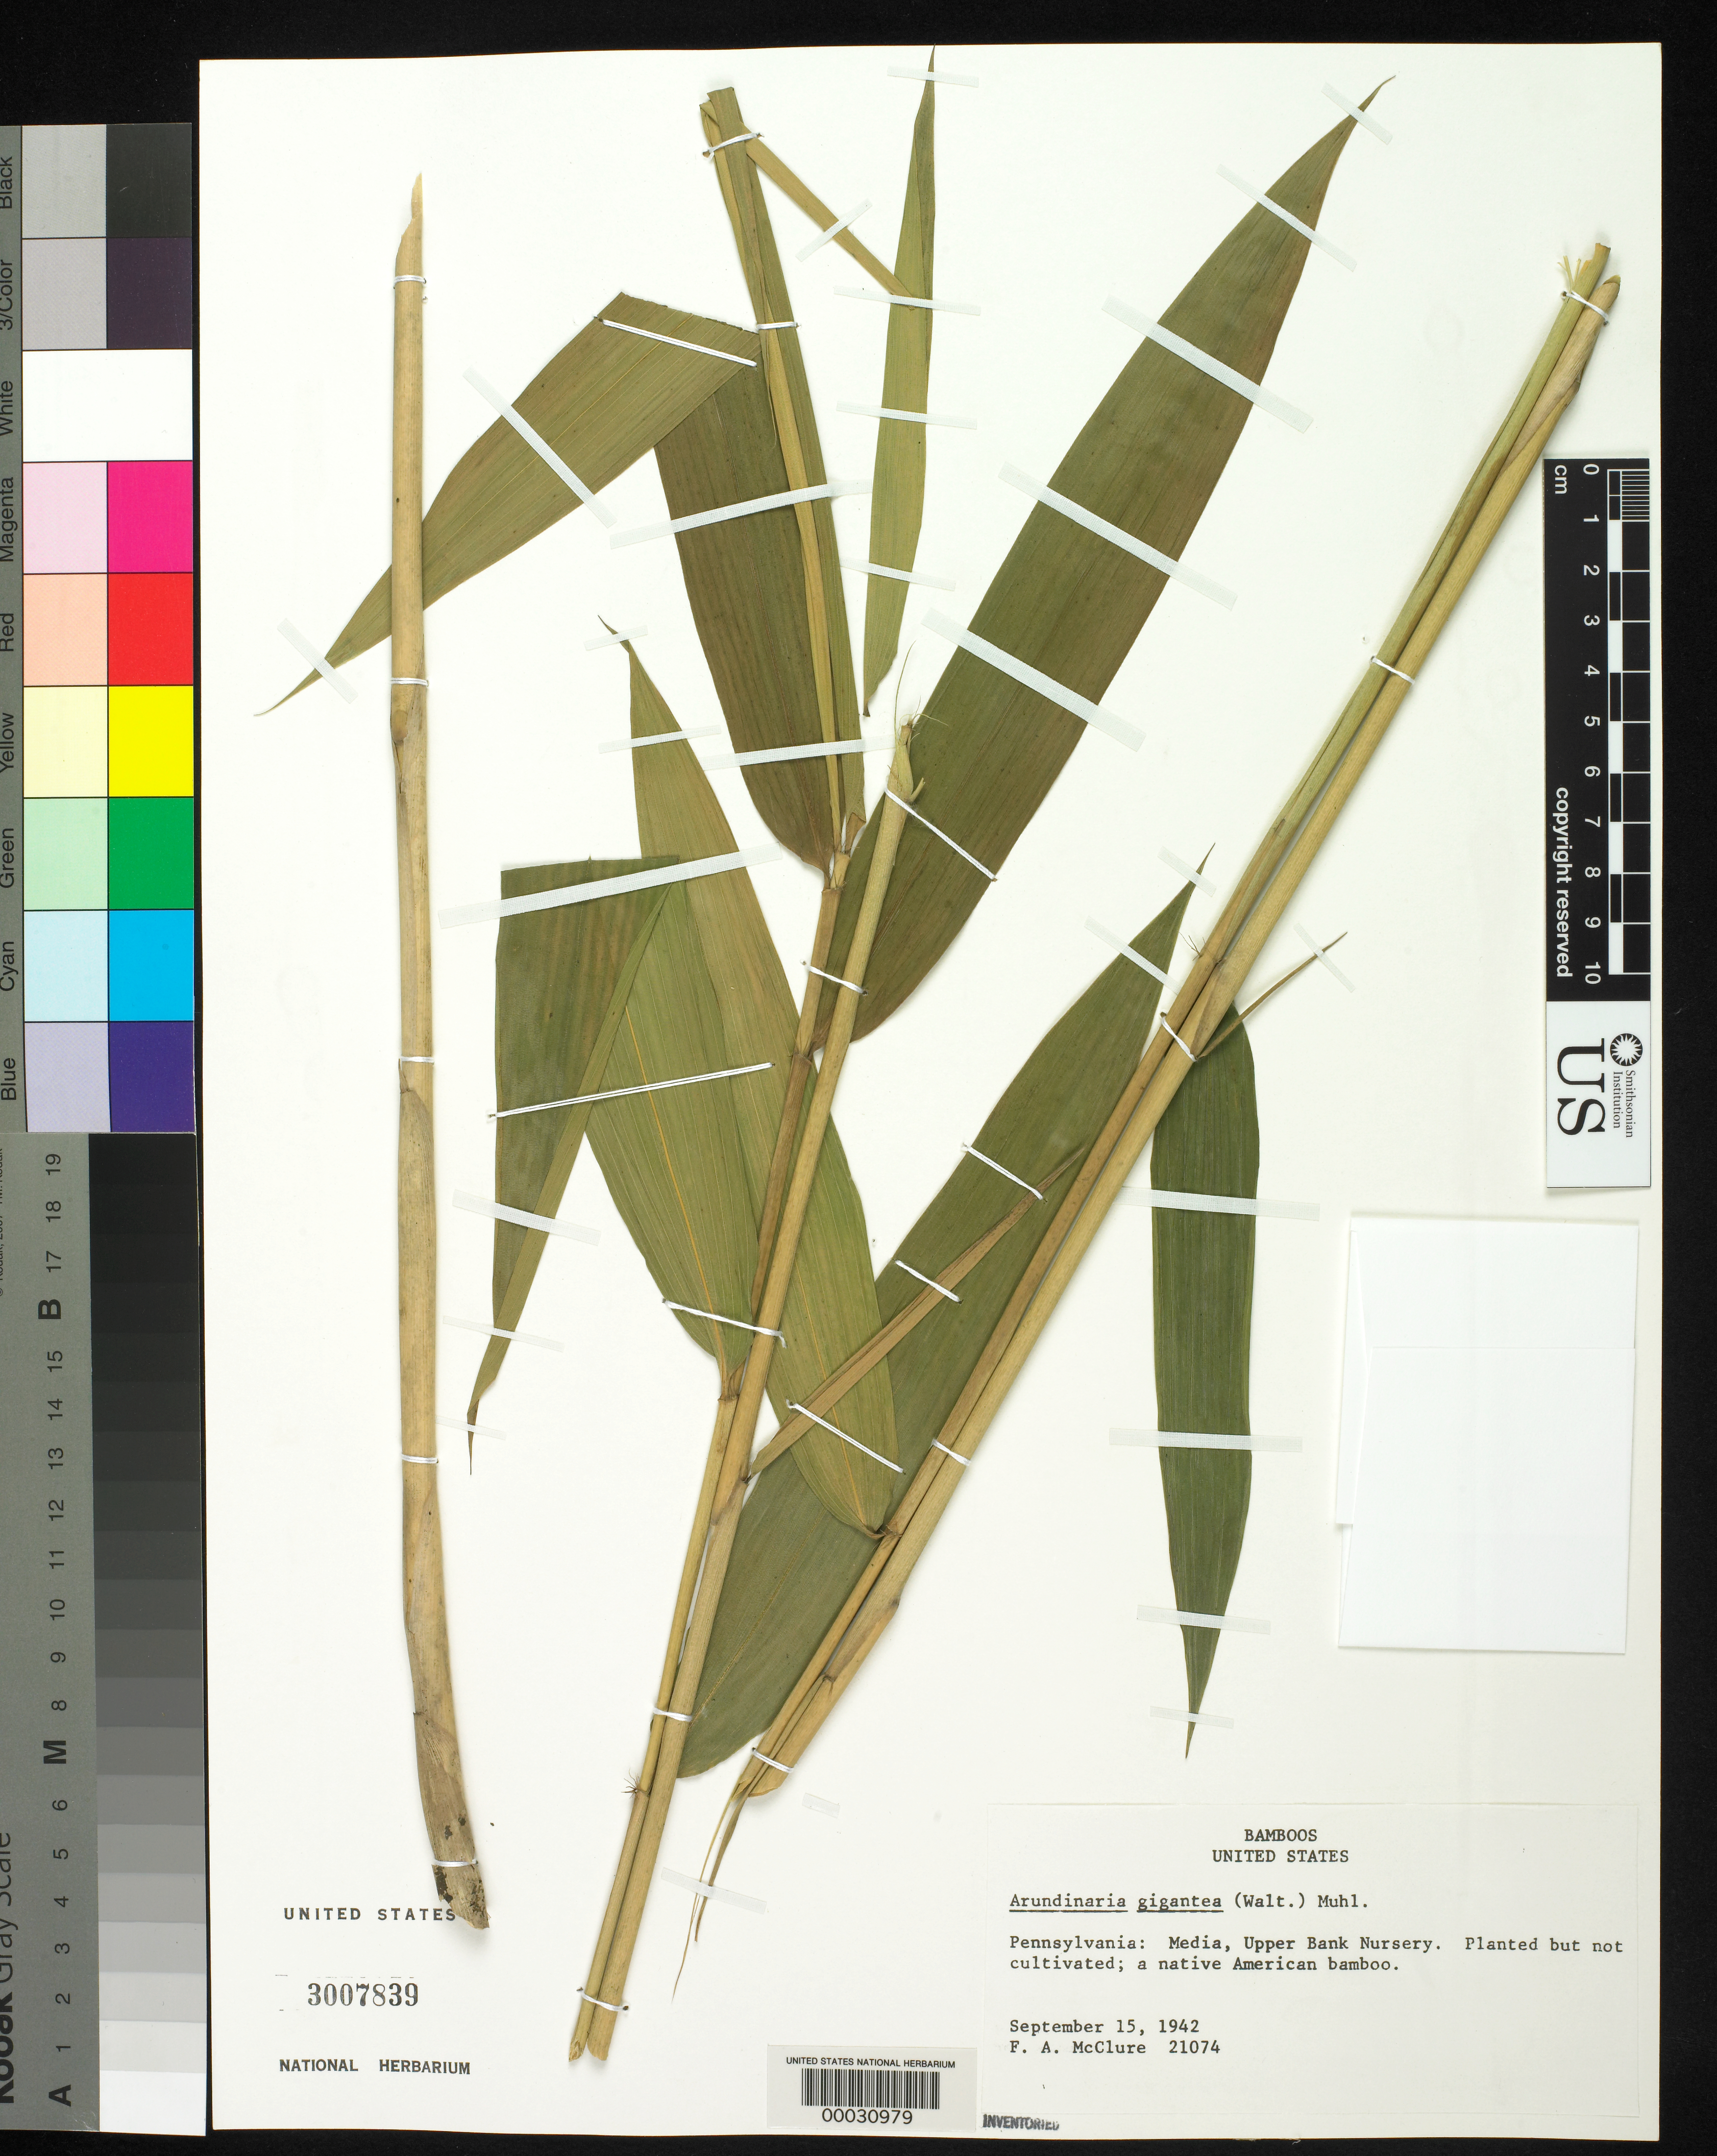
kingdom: Plantae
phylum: Tracheophyta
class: Liliopsida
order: Poales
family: Poaceae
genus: Arundinaria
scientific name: Arundinaria gigantea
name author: (Walter) Muhl.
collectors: F. A. McClure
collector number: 21074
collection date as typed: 15 Sep 1942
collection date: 1942-09-15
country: United States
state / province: Pennsylvania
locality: Upper bank nursery-media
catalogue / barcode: US 3007839